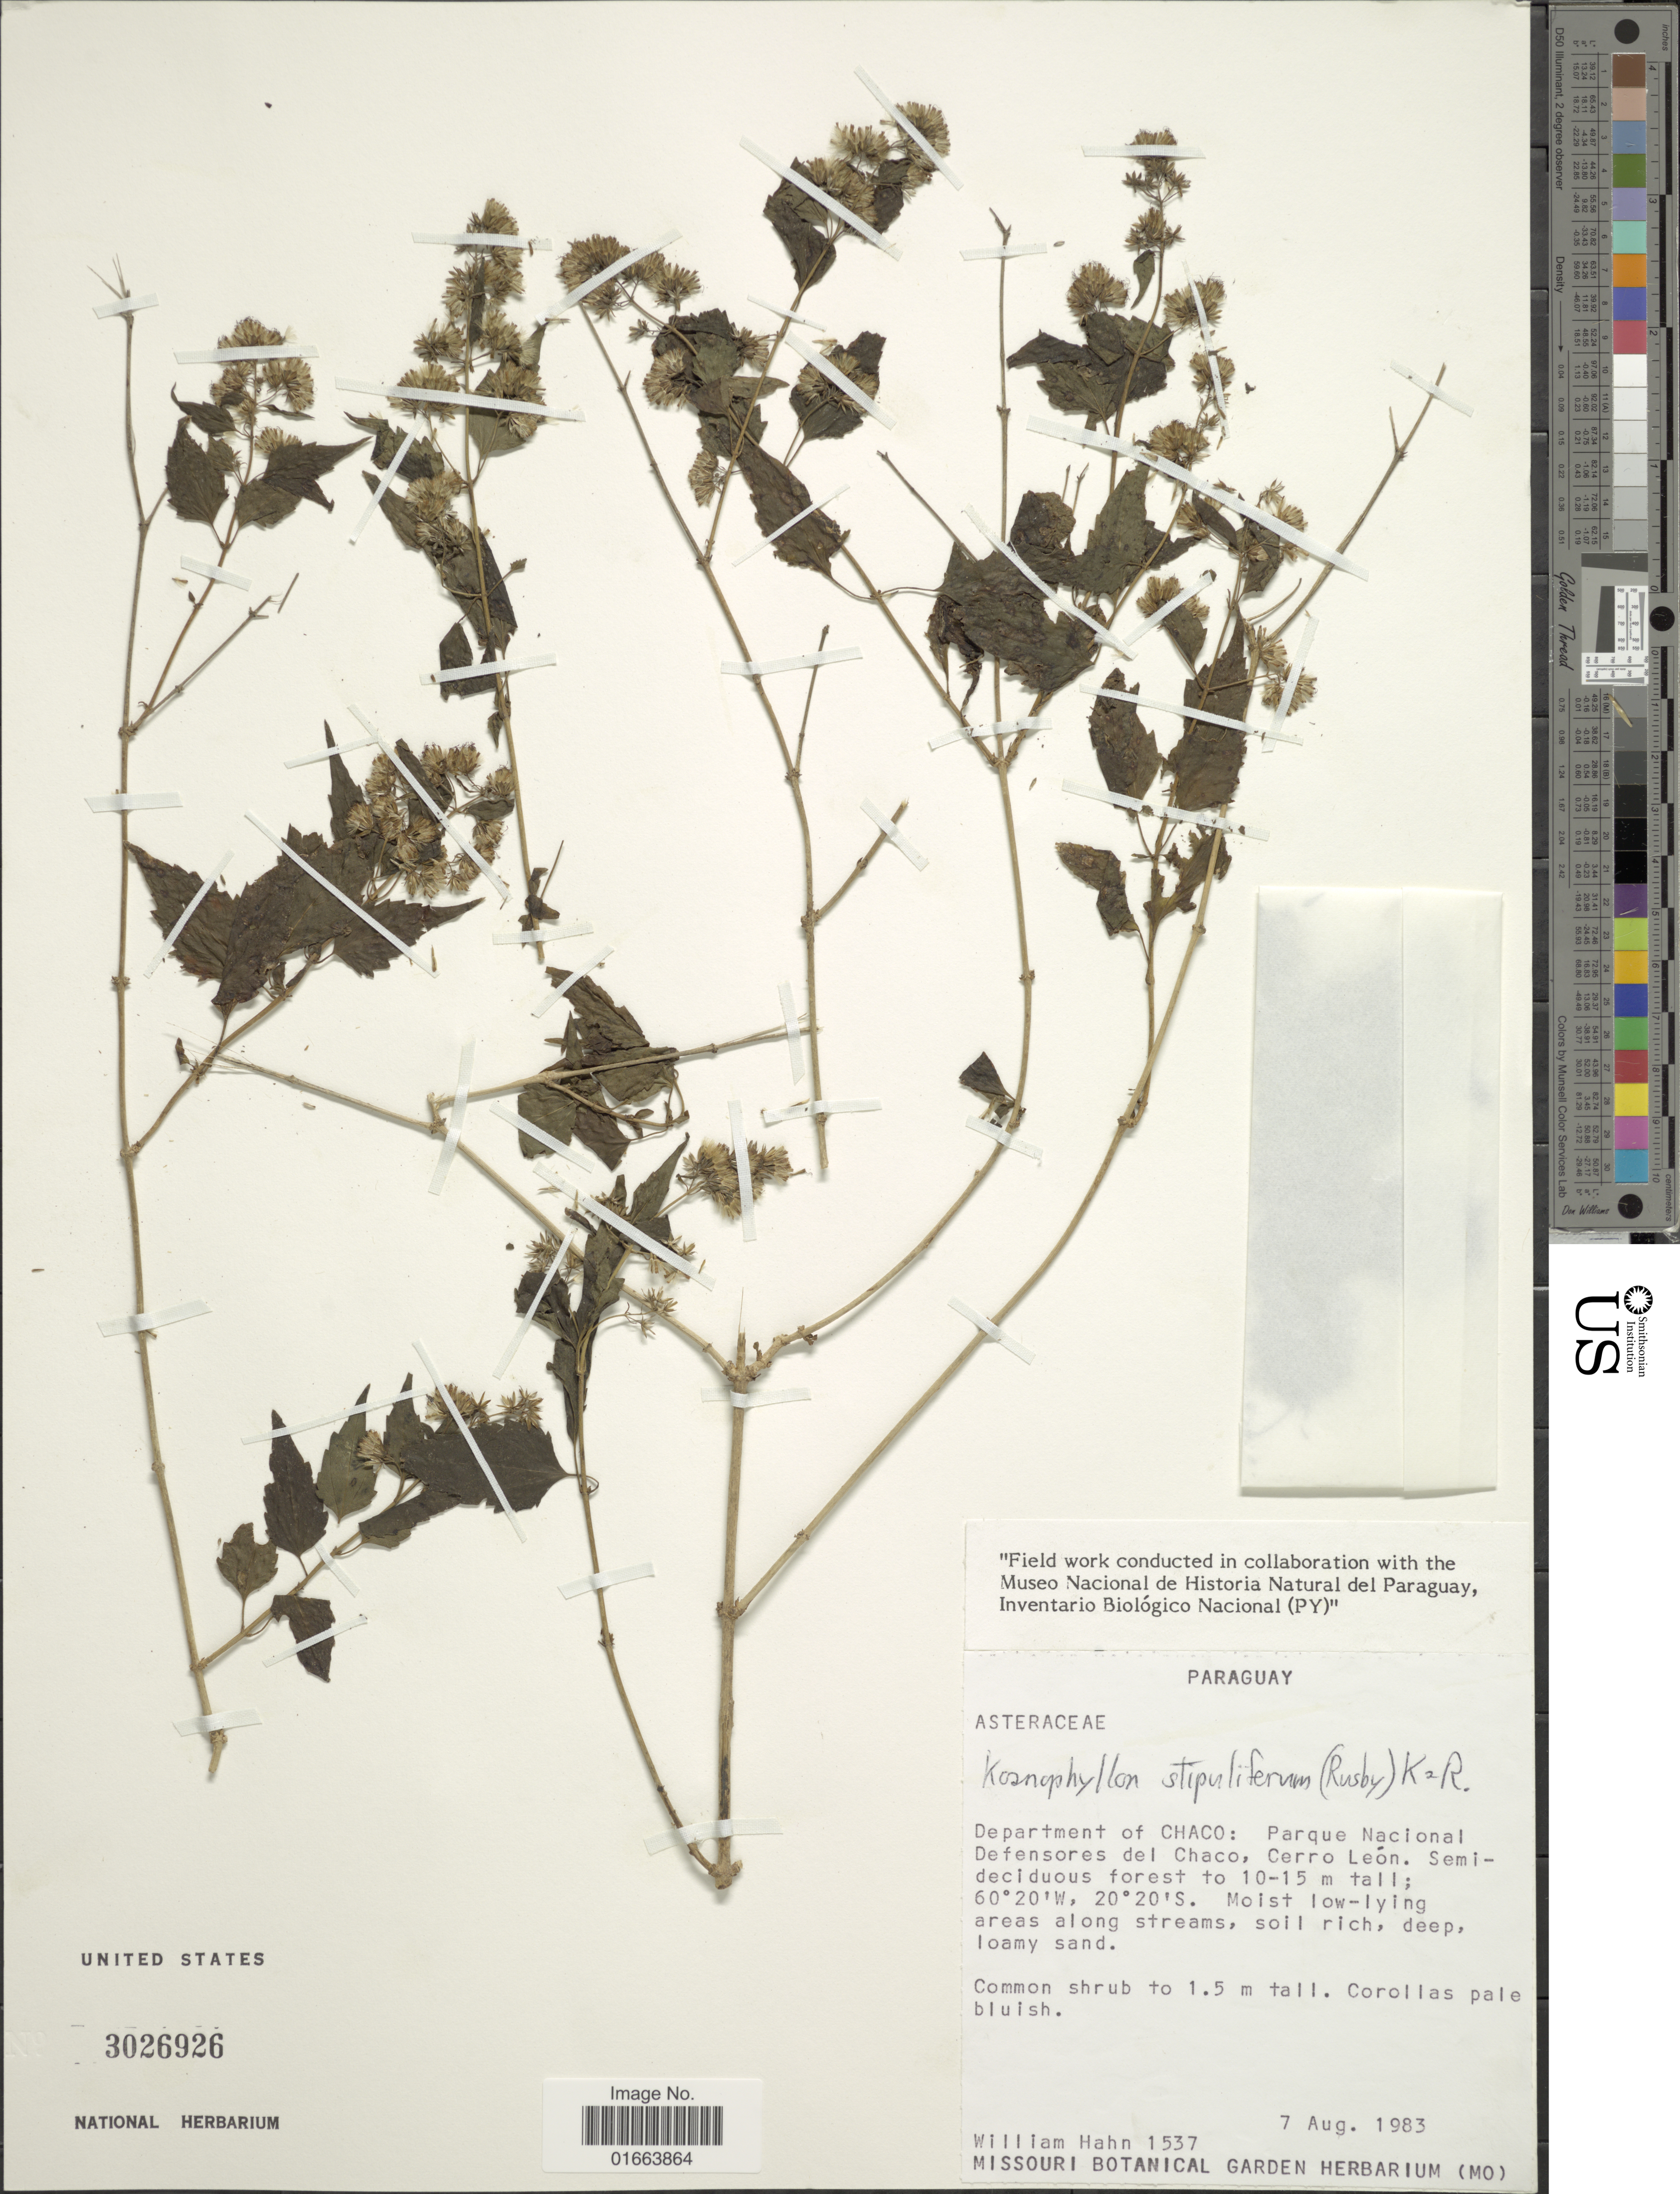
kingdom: Plantae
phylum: Tracheophyta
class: Magnoliopsida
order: Asterales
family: Asteraceae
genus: Koanophyllon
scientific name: Koanophyllon stipulifera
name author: (Rusby) R.M. King & H. Rob.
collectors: W. J. Hahn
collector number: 1537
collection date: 1983-08-07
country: Paraguay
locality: Department of Chaco: Parque Nacional Defensores del Chaco, Cerro León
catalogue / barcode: US 3026926